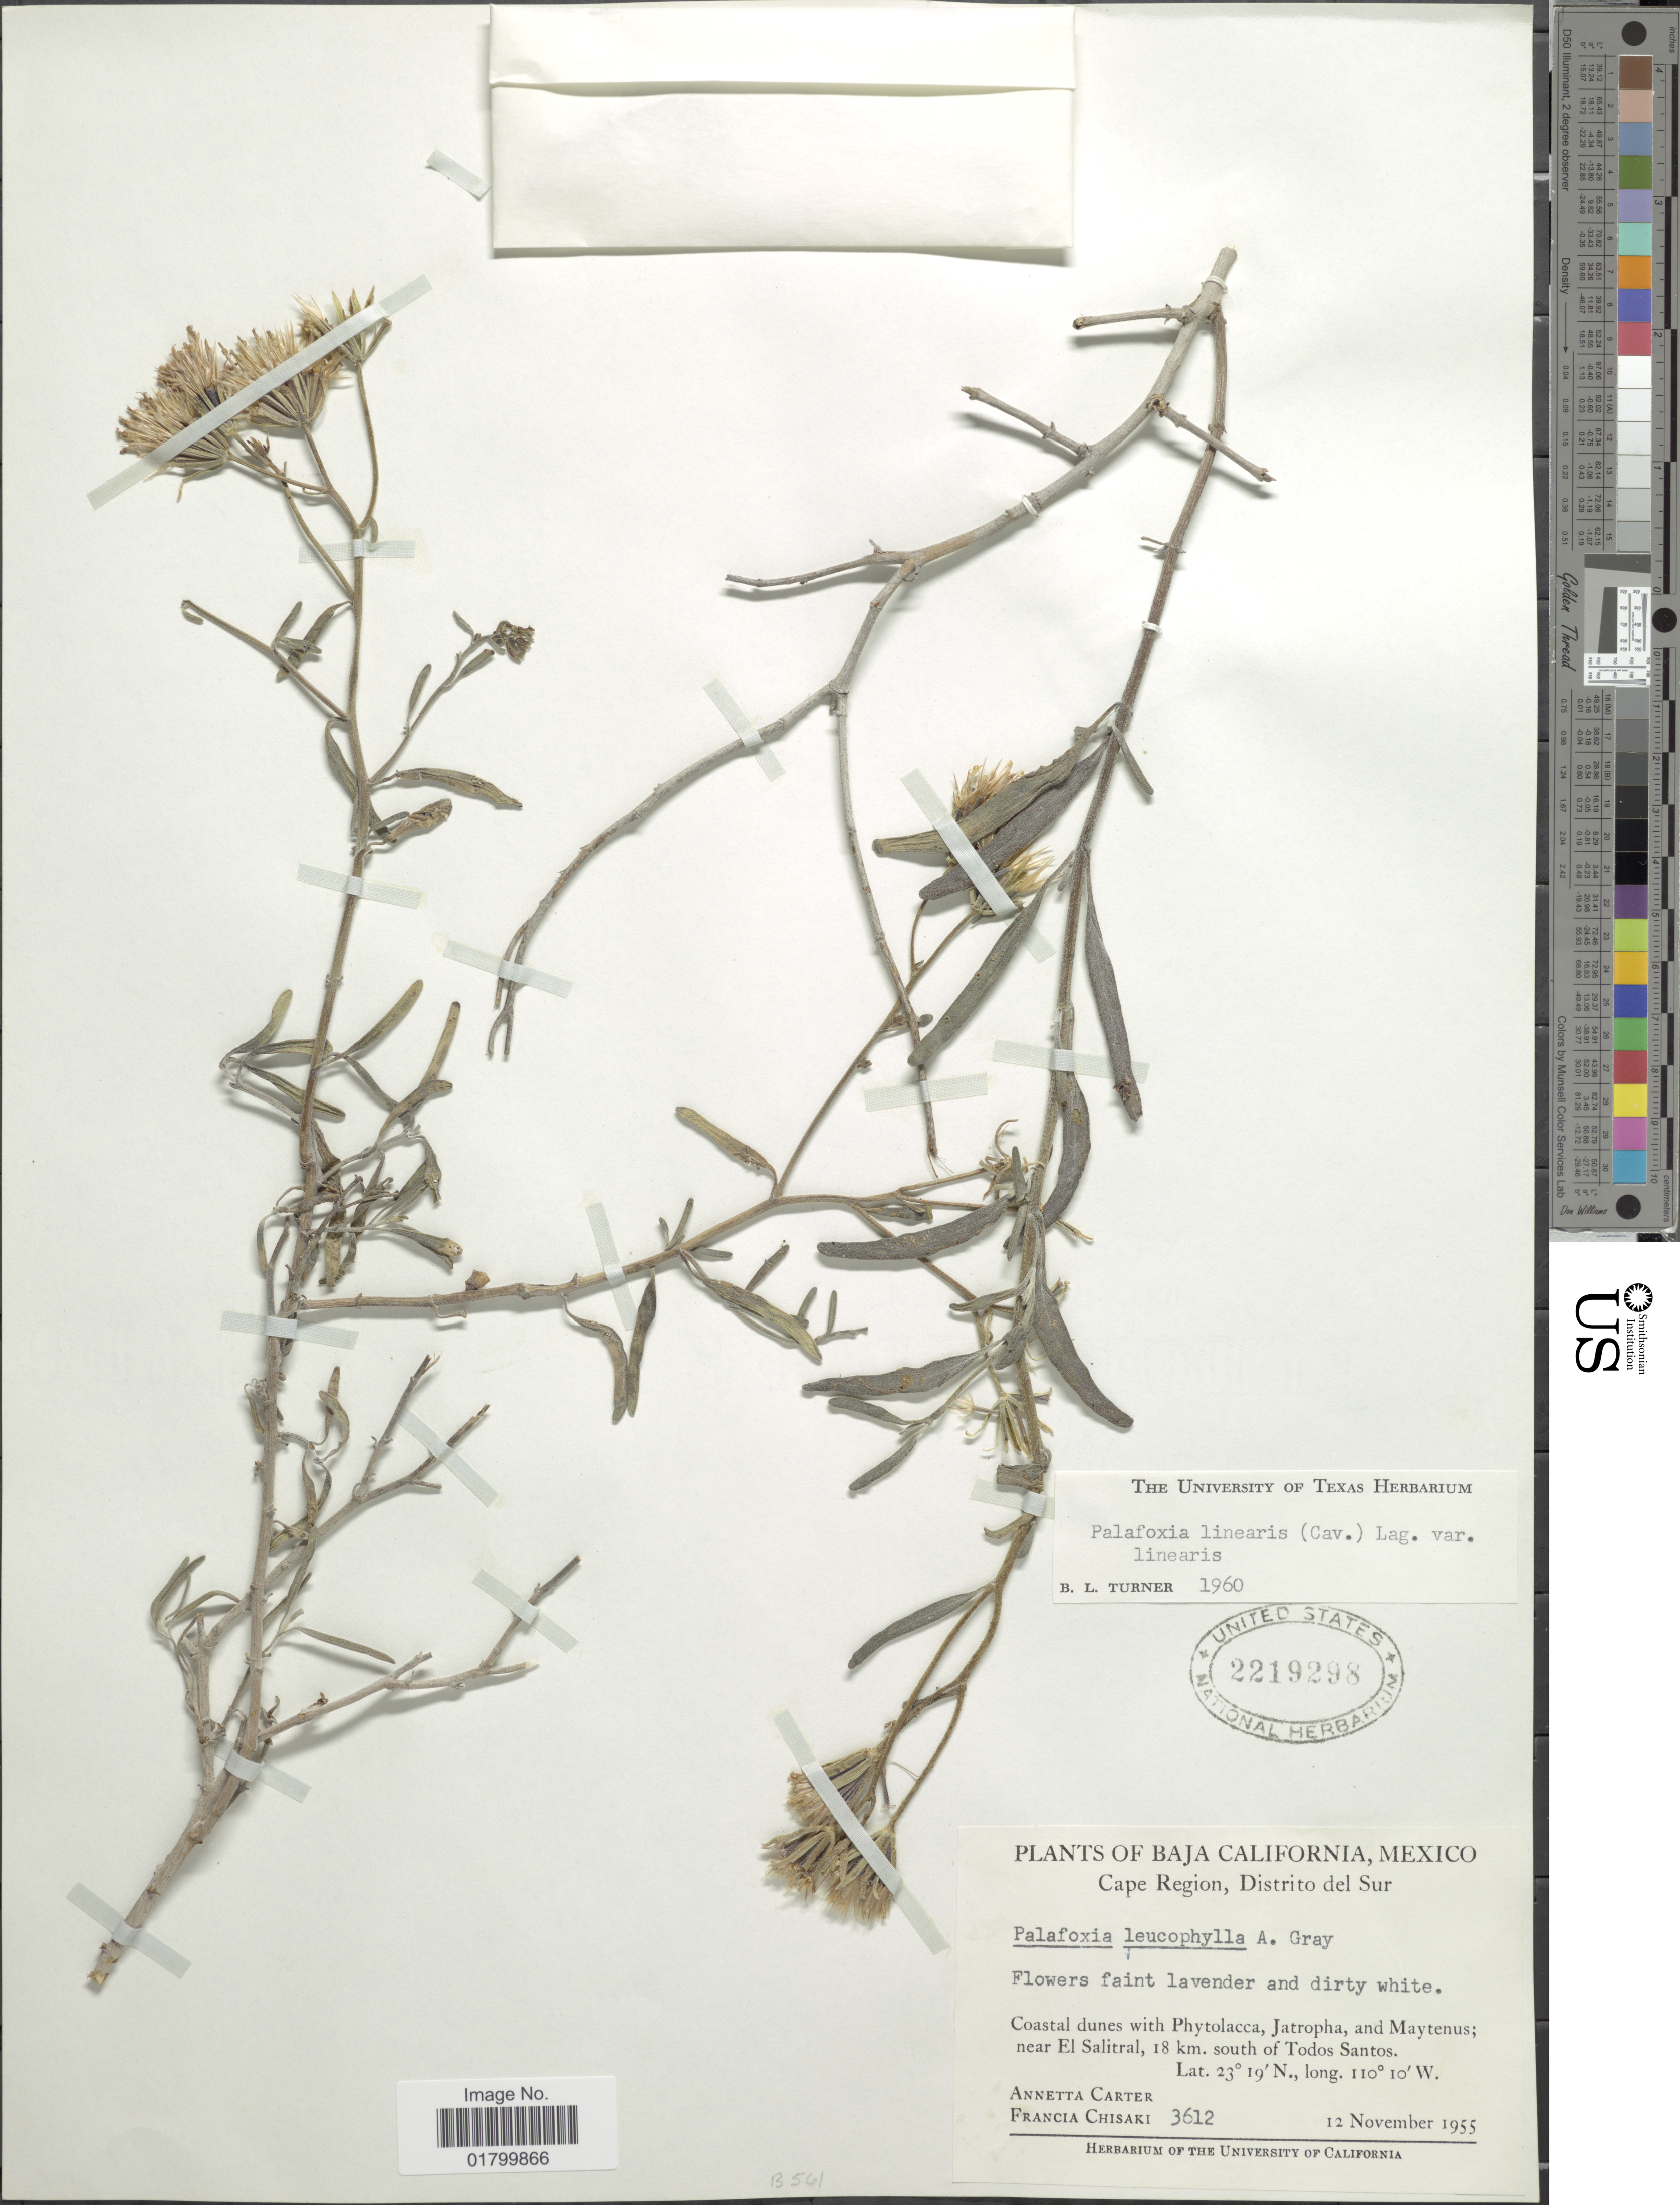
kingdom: Plantae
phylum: Tracheophyta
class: Magnoliopsida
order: Asterales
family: Asteraceae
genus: Palafoxia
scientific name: Palafoxia linearis var. linearis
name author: (Cav.) Lag.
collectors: A. Carter & F. Chisaki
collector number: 3612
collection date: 1955-11-12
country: Mexico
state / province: Baja California Sur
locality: Cape Region, Distrito del Sur, near El Salitral, 18 km. south of Todos Santos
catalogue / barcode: US 2219298